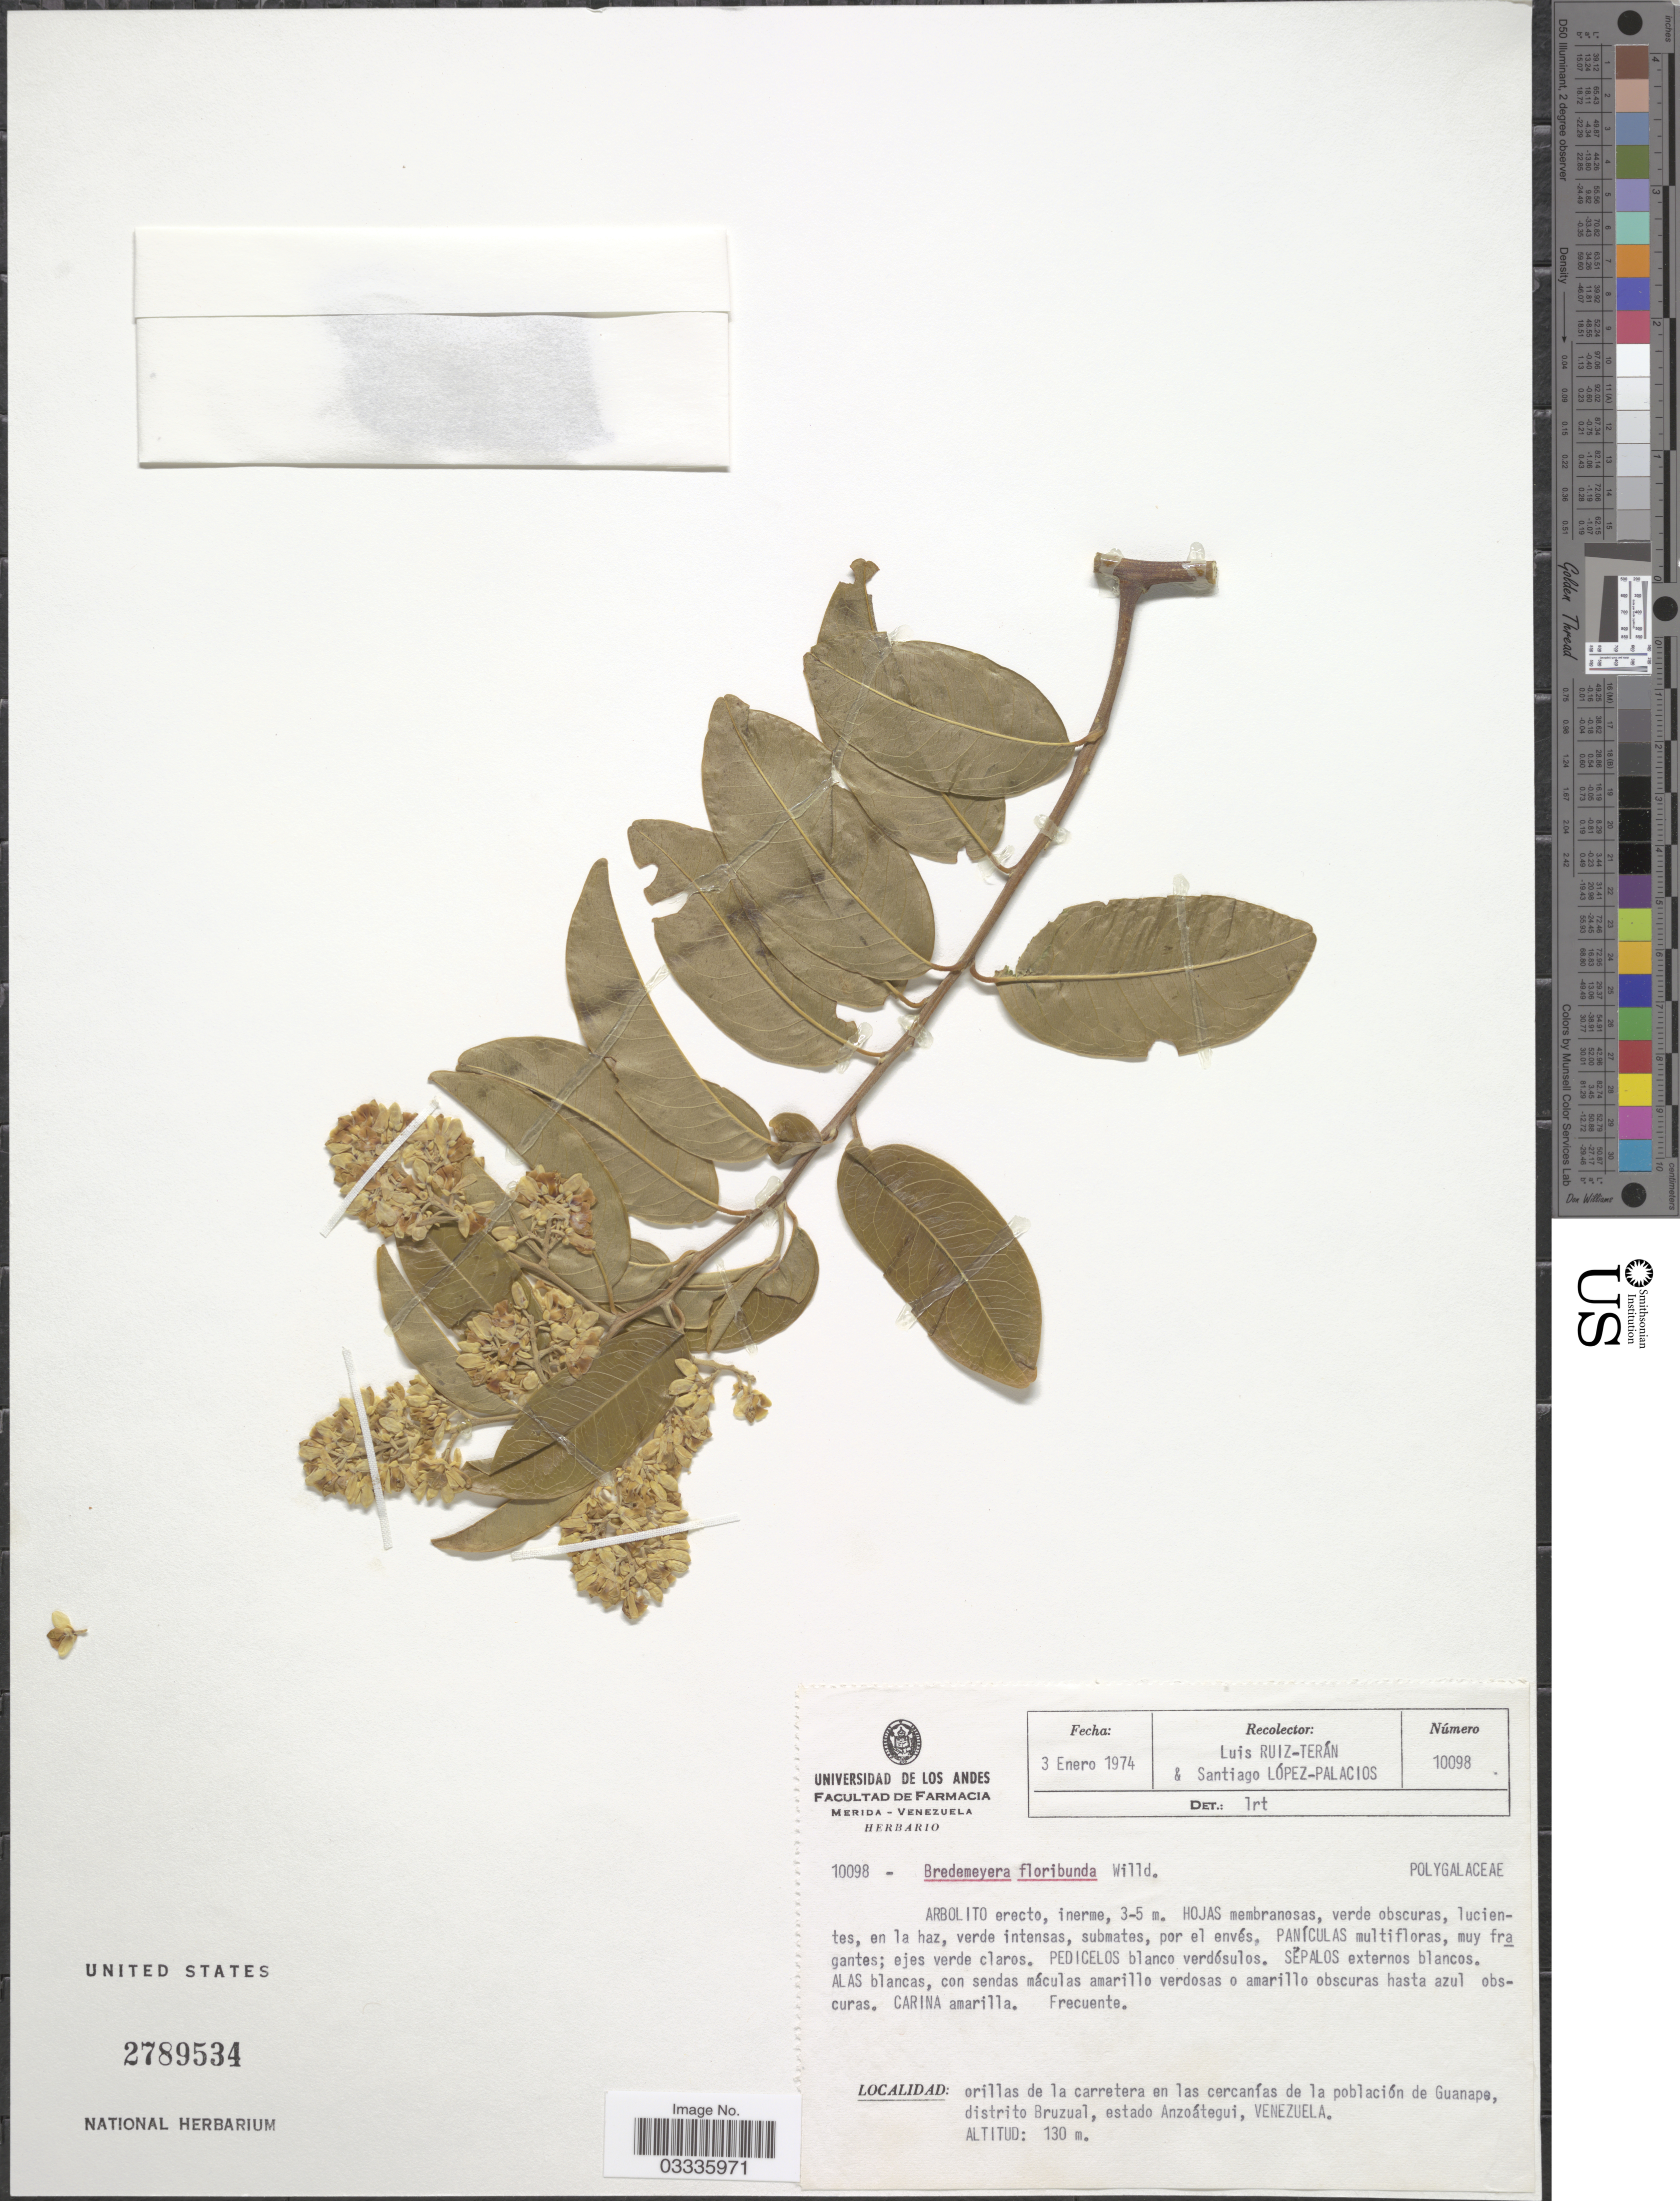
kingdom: Plantae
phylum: Tracheophyta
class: Magnoliopsida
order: Fabales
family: Polygalaceae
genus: Bredemeyera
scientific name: Bredemeyera floribunda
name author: Willd.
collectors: L. Teran & S. López-Palacios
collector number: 10098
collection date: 1974-01-03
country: Venezuela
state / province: Anzoategui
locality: Orillas de la carretera en la cercanías de la población de Guanape, distrito Bruzual.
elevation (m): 130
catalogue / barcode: US 2789534